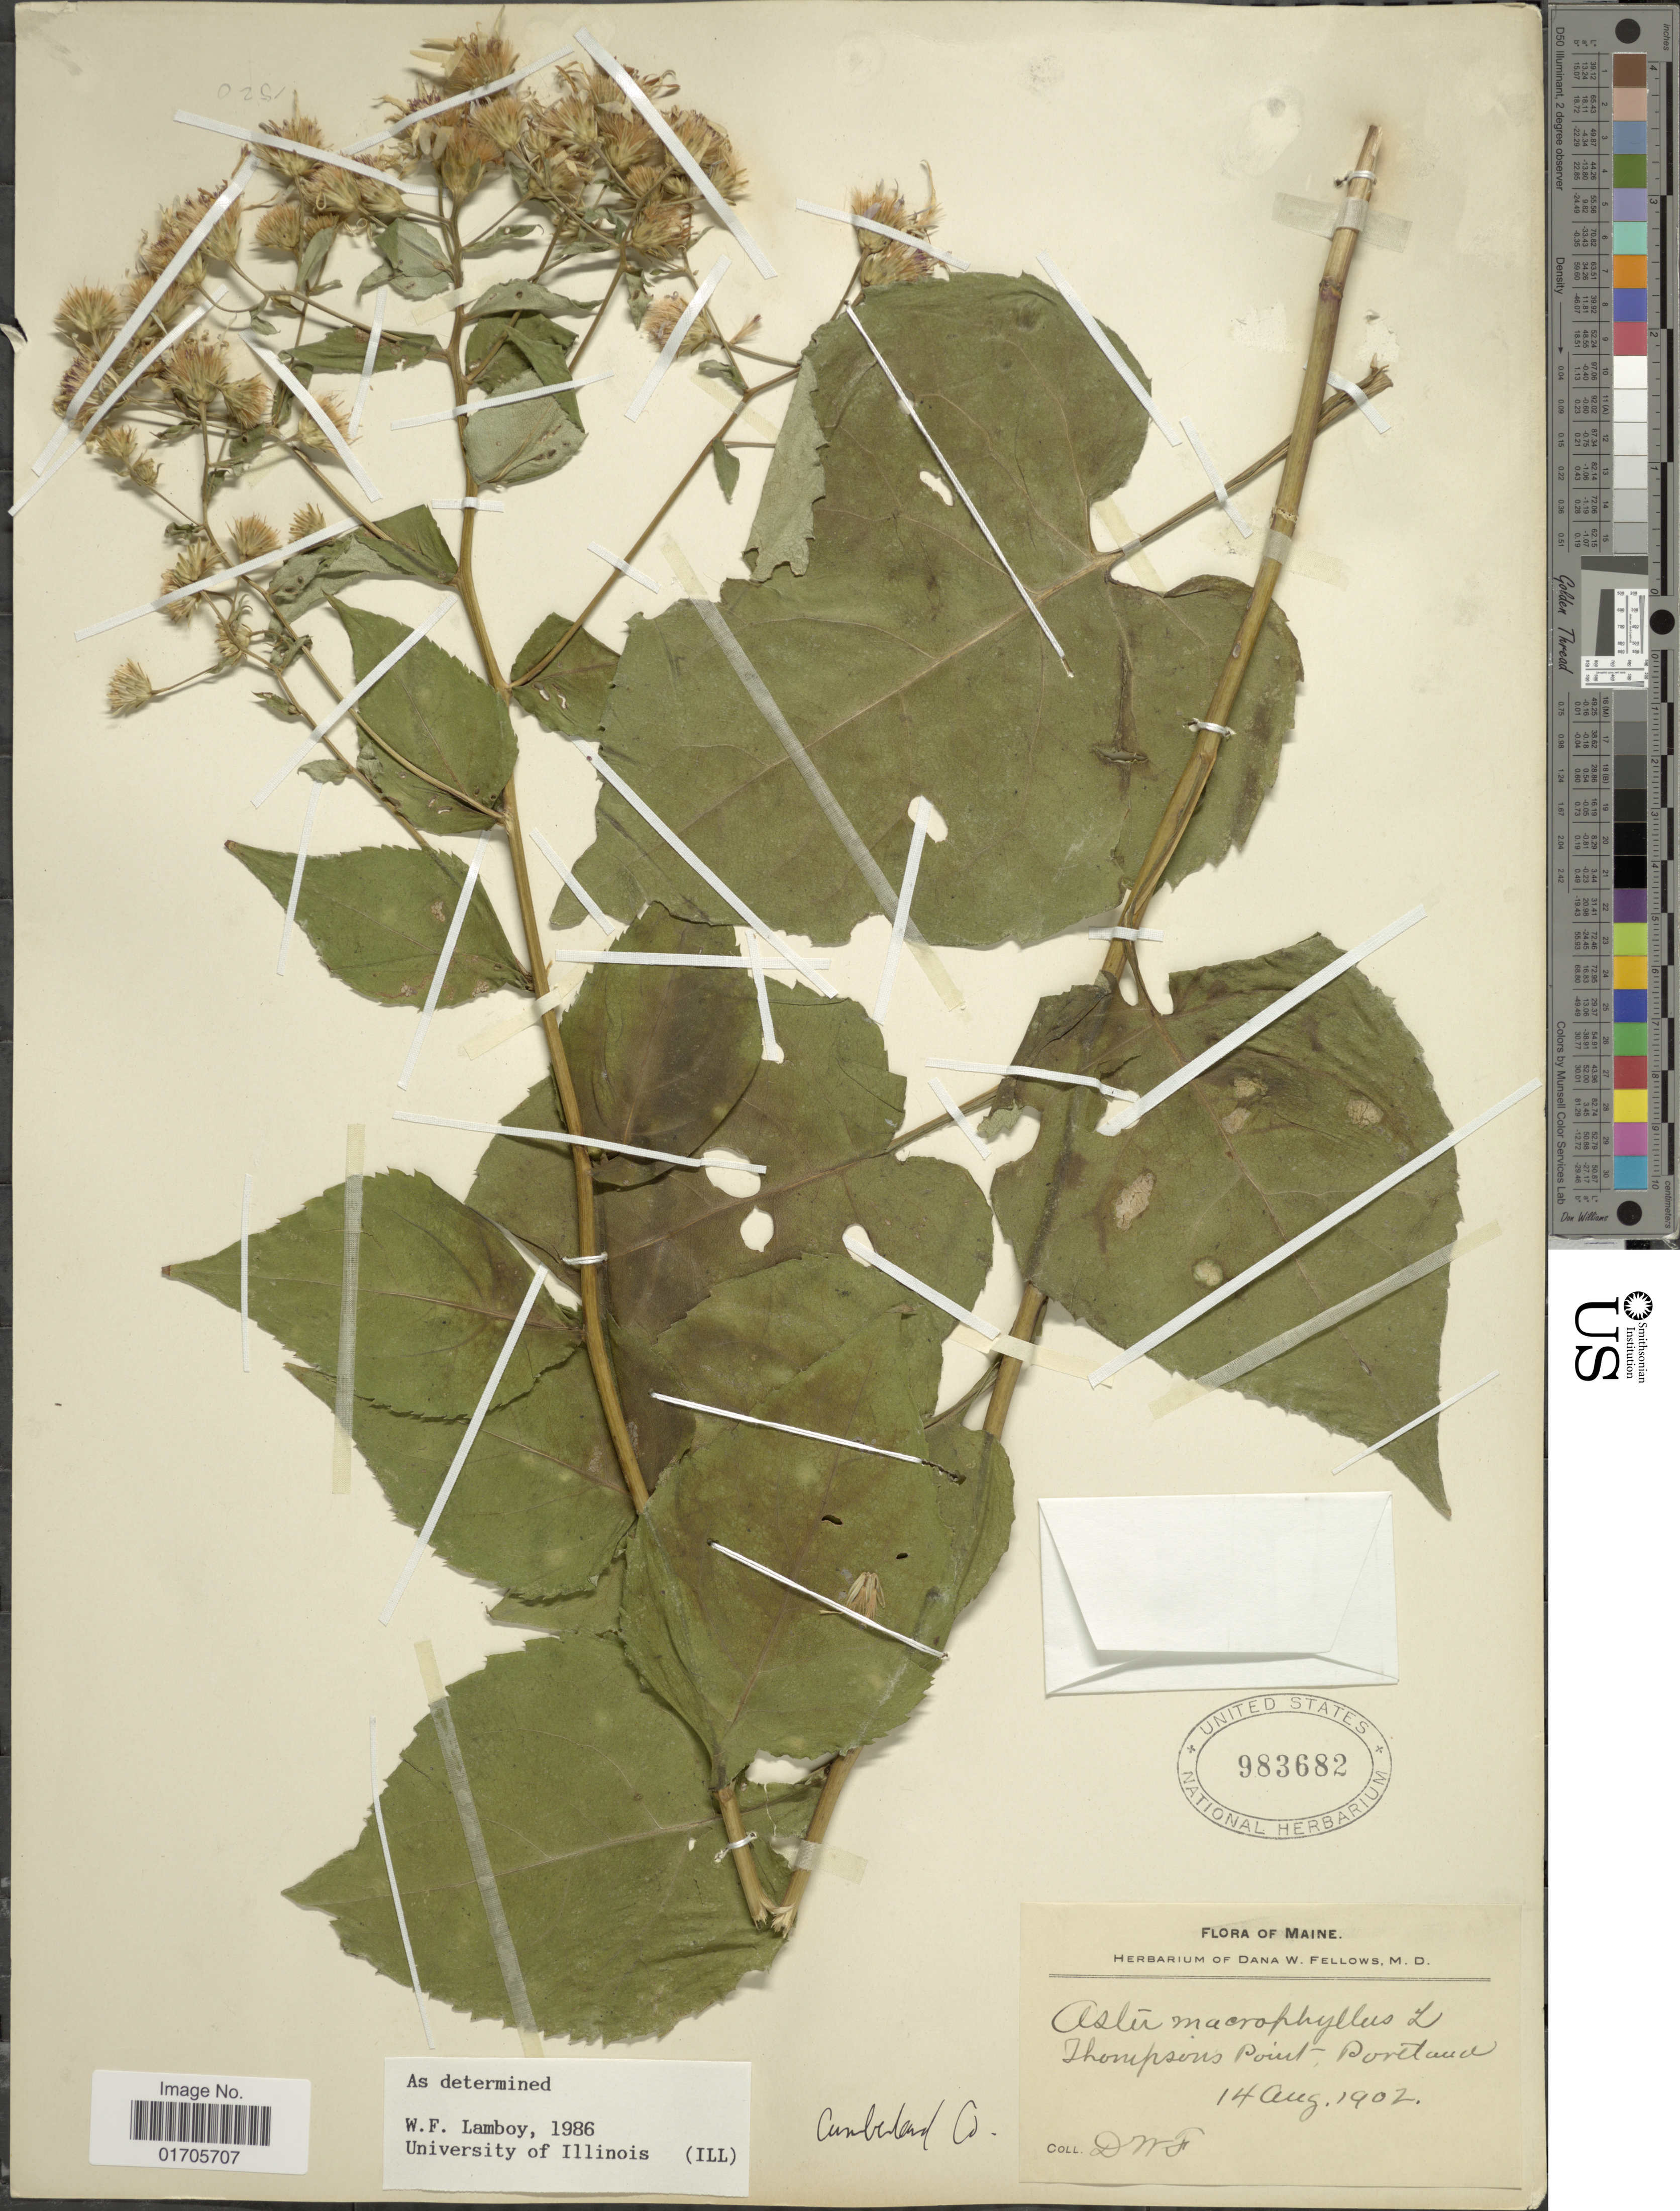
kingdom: Plantae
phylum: Tracheophyta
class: Magnoliopsida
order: Asterales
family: Asteraceae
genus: Eurybia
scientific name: Eurybia macrophylla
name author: (L.) Cass.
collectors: D. W. Fellows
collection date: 1902-08-14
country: United States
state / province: Maine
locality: Maine. Thompsons Point, Portland. Cumberland Co.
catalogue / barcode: US 983683